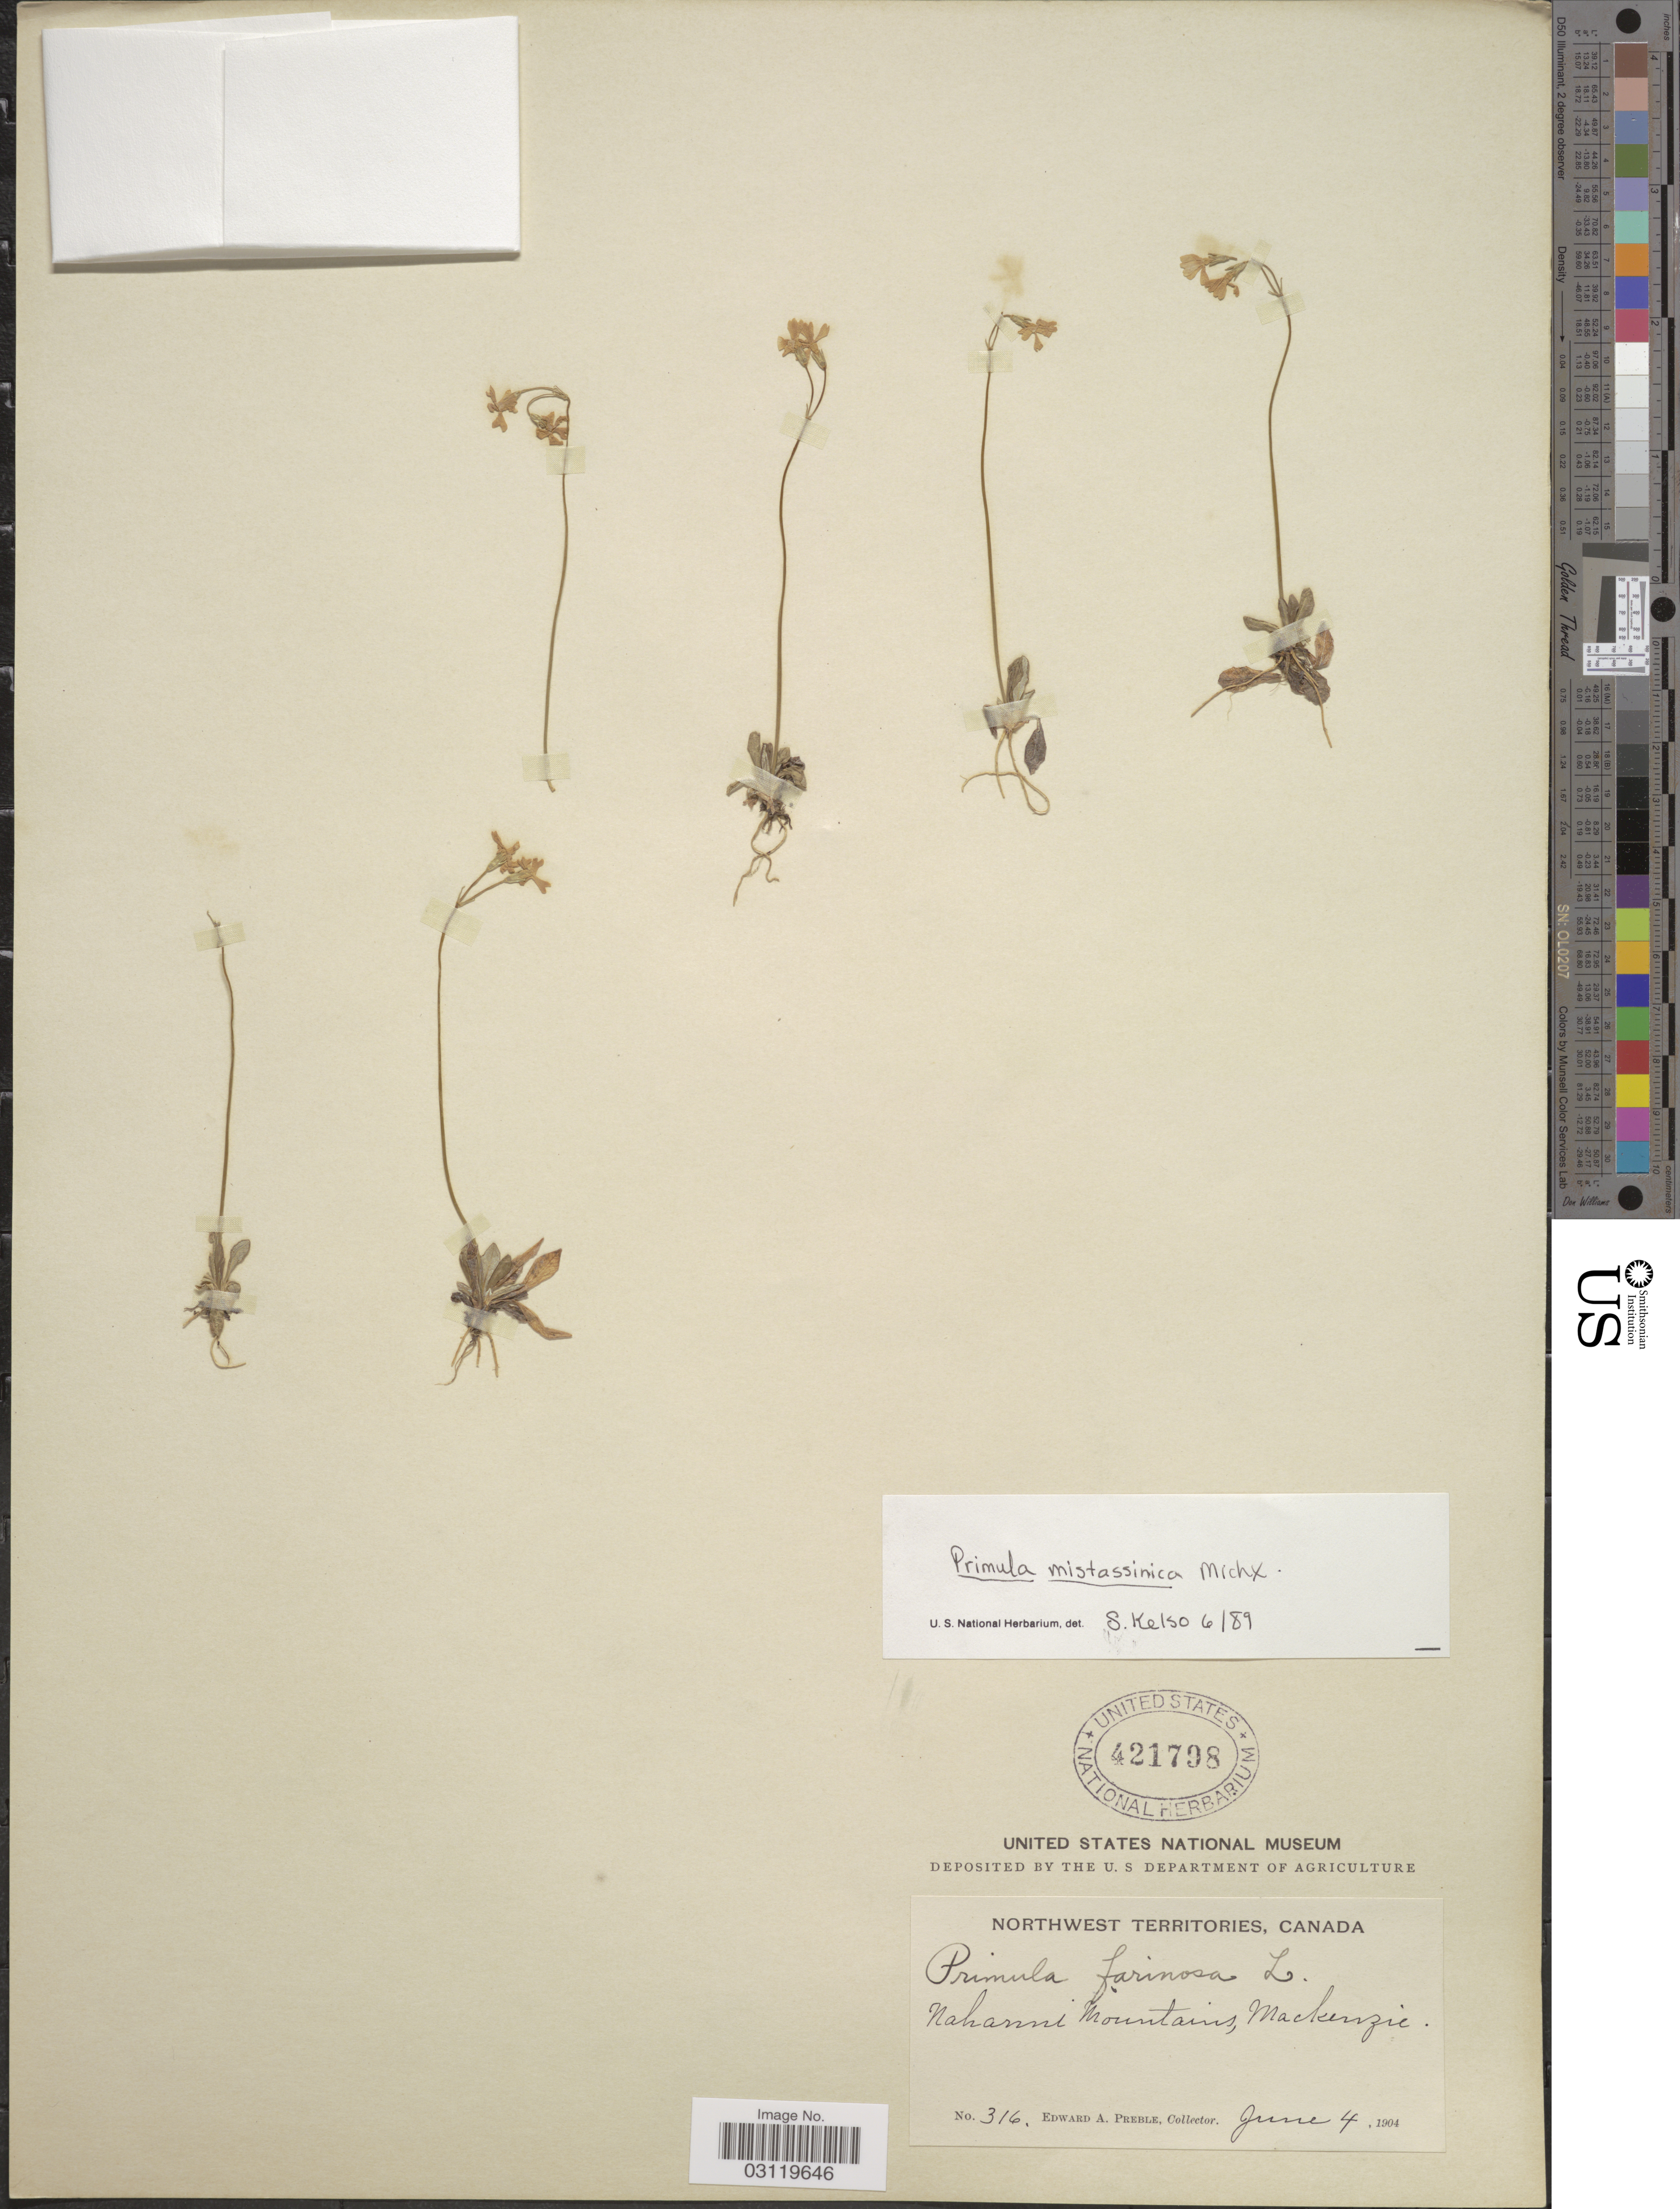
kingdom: Plantae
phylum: Tracheophyta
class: Magnoliopsida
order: Ericales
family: Primulaceae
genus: Primula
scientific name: Primula mistassinica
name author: Michx.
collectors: E. Preble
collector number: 316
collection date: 1904-06-04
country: Canada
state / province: Northwest Territories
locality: Nahanni Mountains, Mackenzie.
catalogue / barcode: US 421798